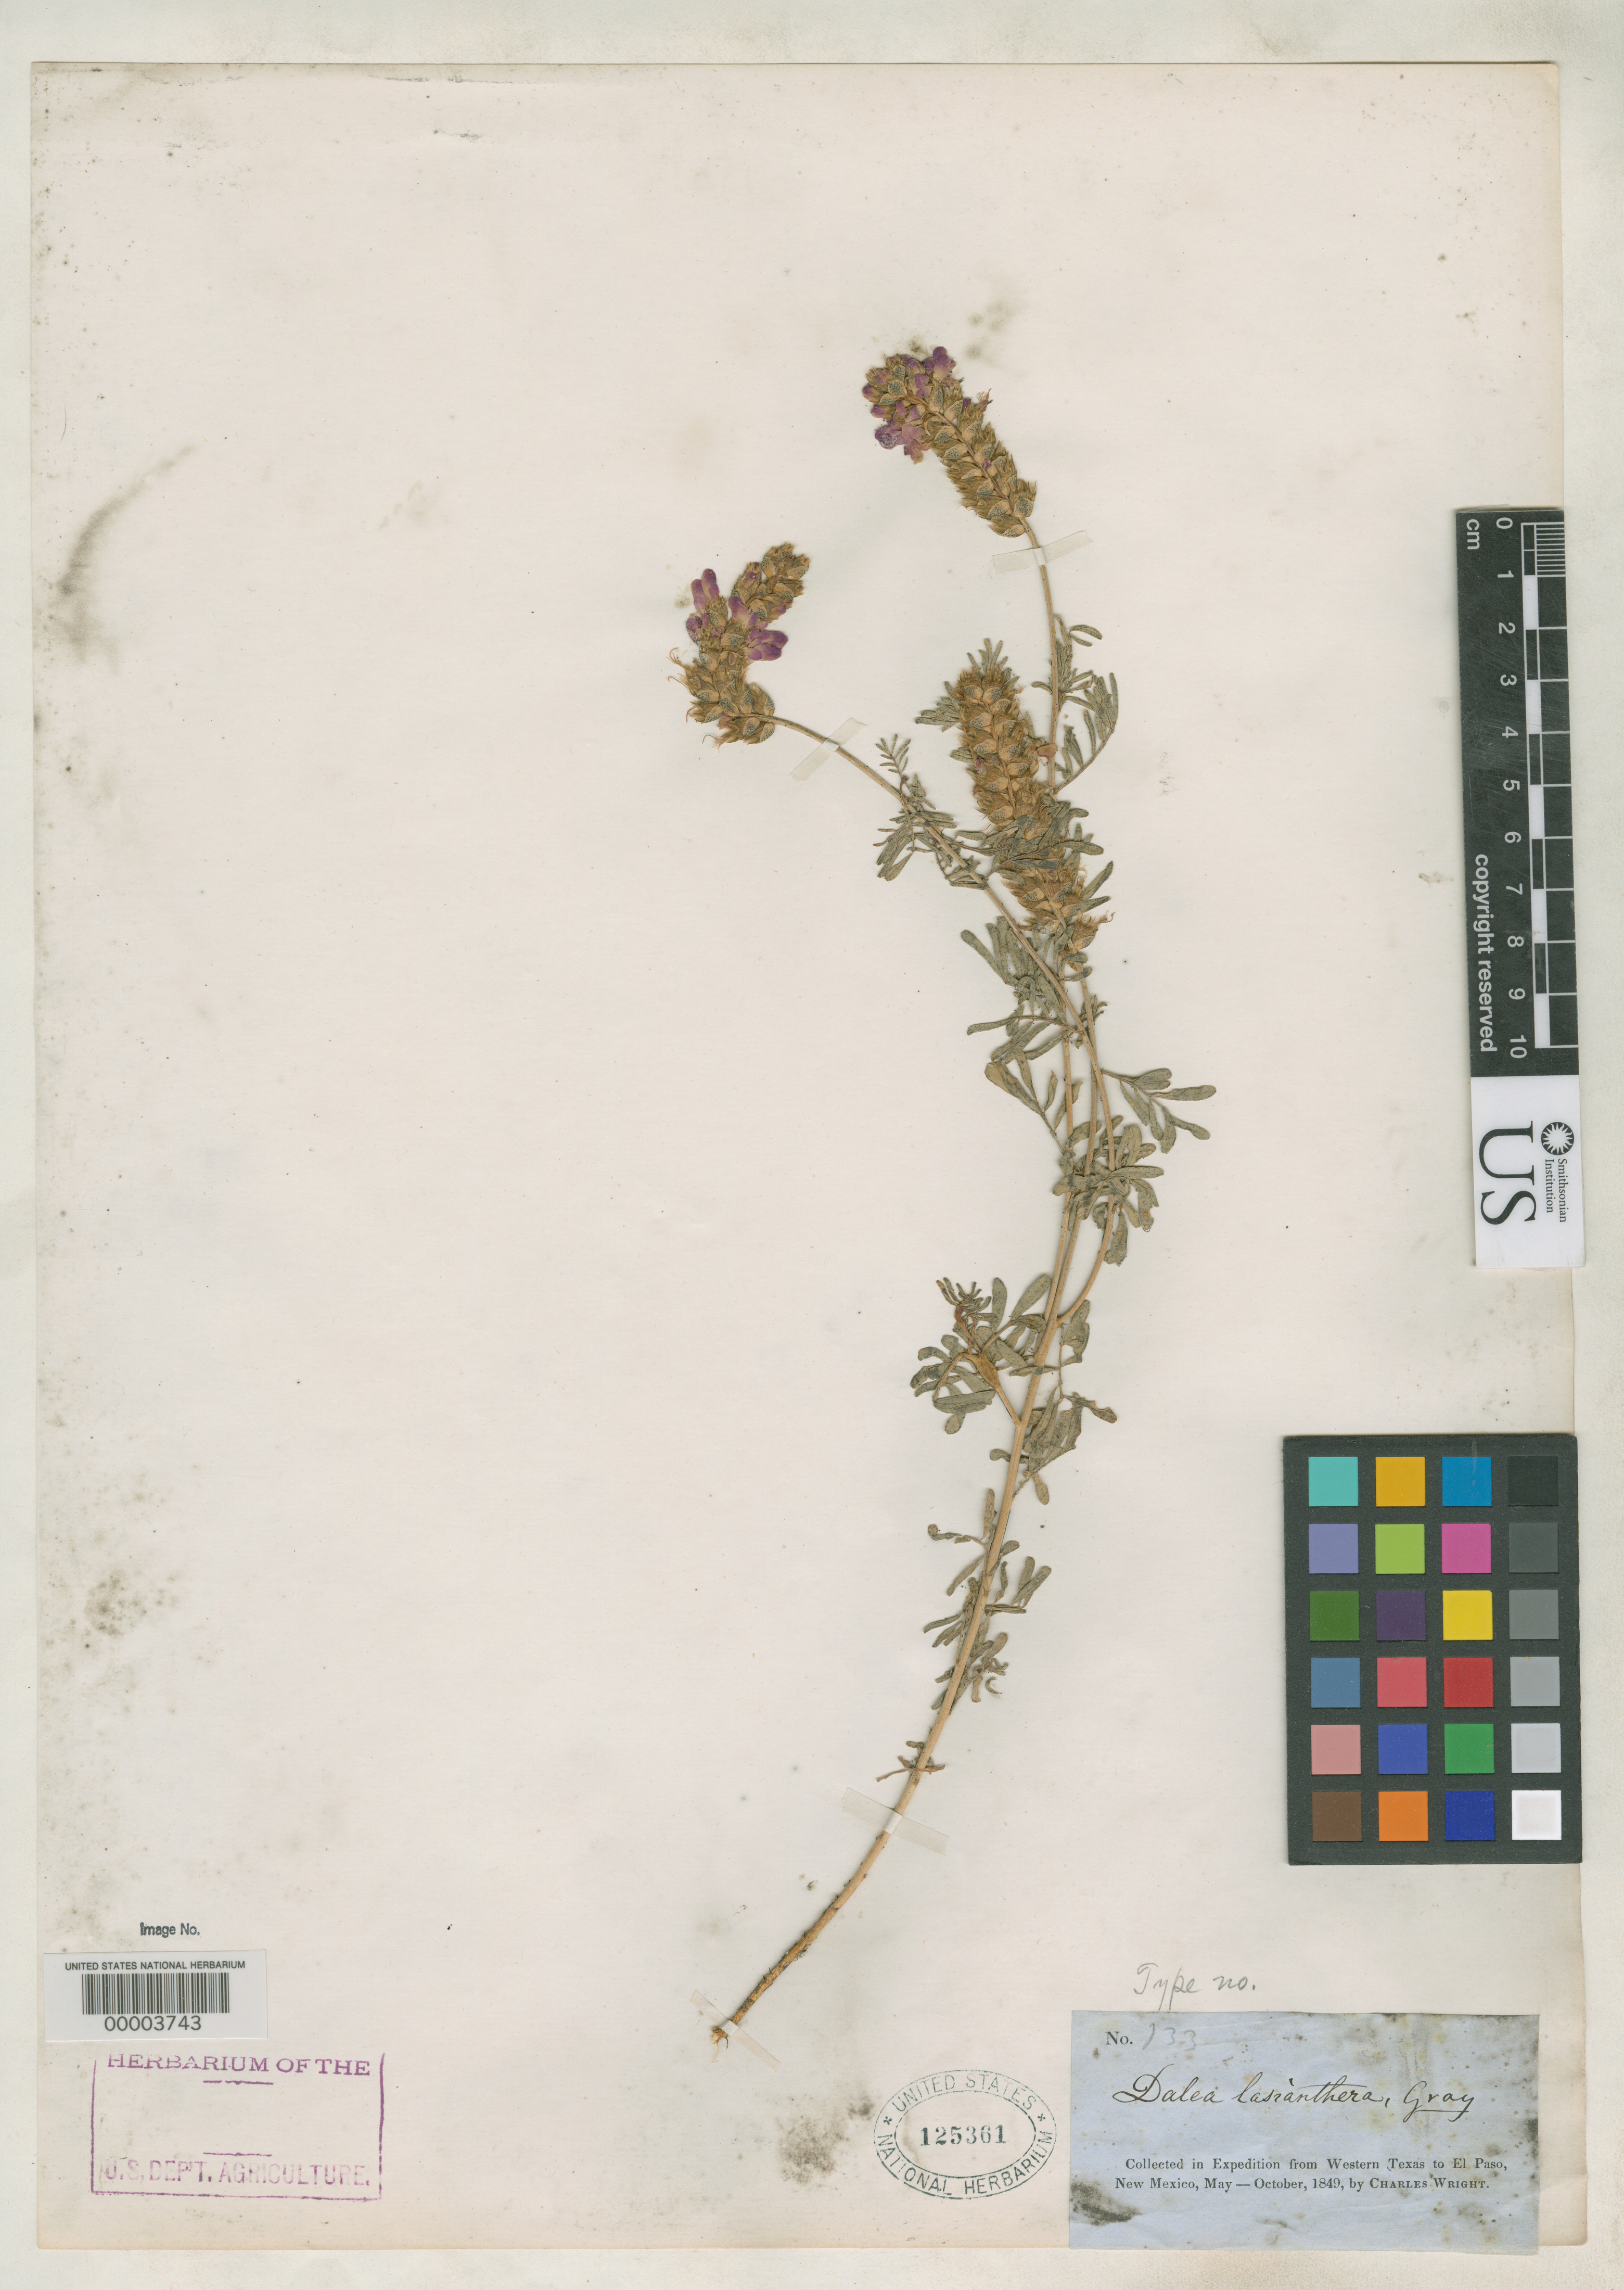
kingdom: Plantae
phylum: Tracheophyta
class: Magnoliopsida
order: Fabales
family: Fabaceae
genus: Dalea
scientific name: Dalea lasiathera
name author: A. Gray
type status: Type Collection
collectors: C. Wright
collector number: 133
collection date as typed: Aug 1849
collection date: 1849-08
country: United States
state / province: Texas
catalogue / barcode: US 125361